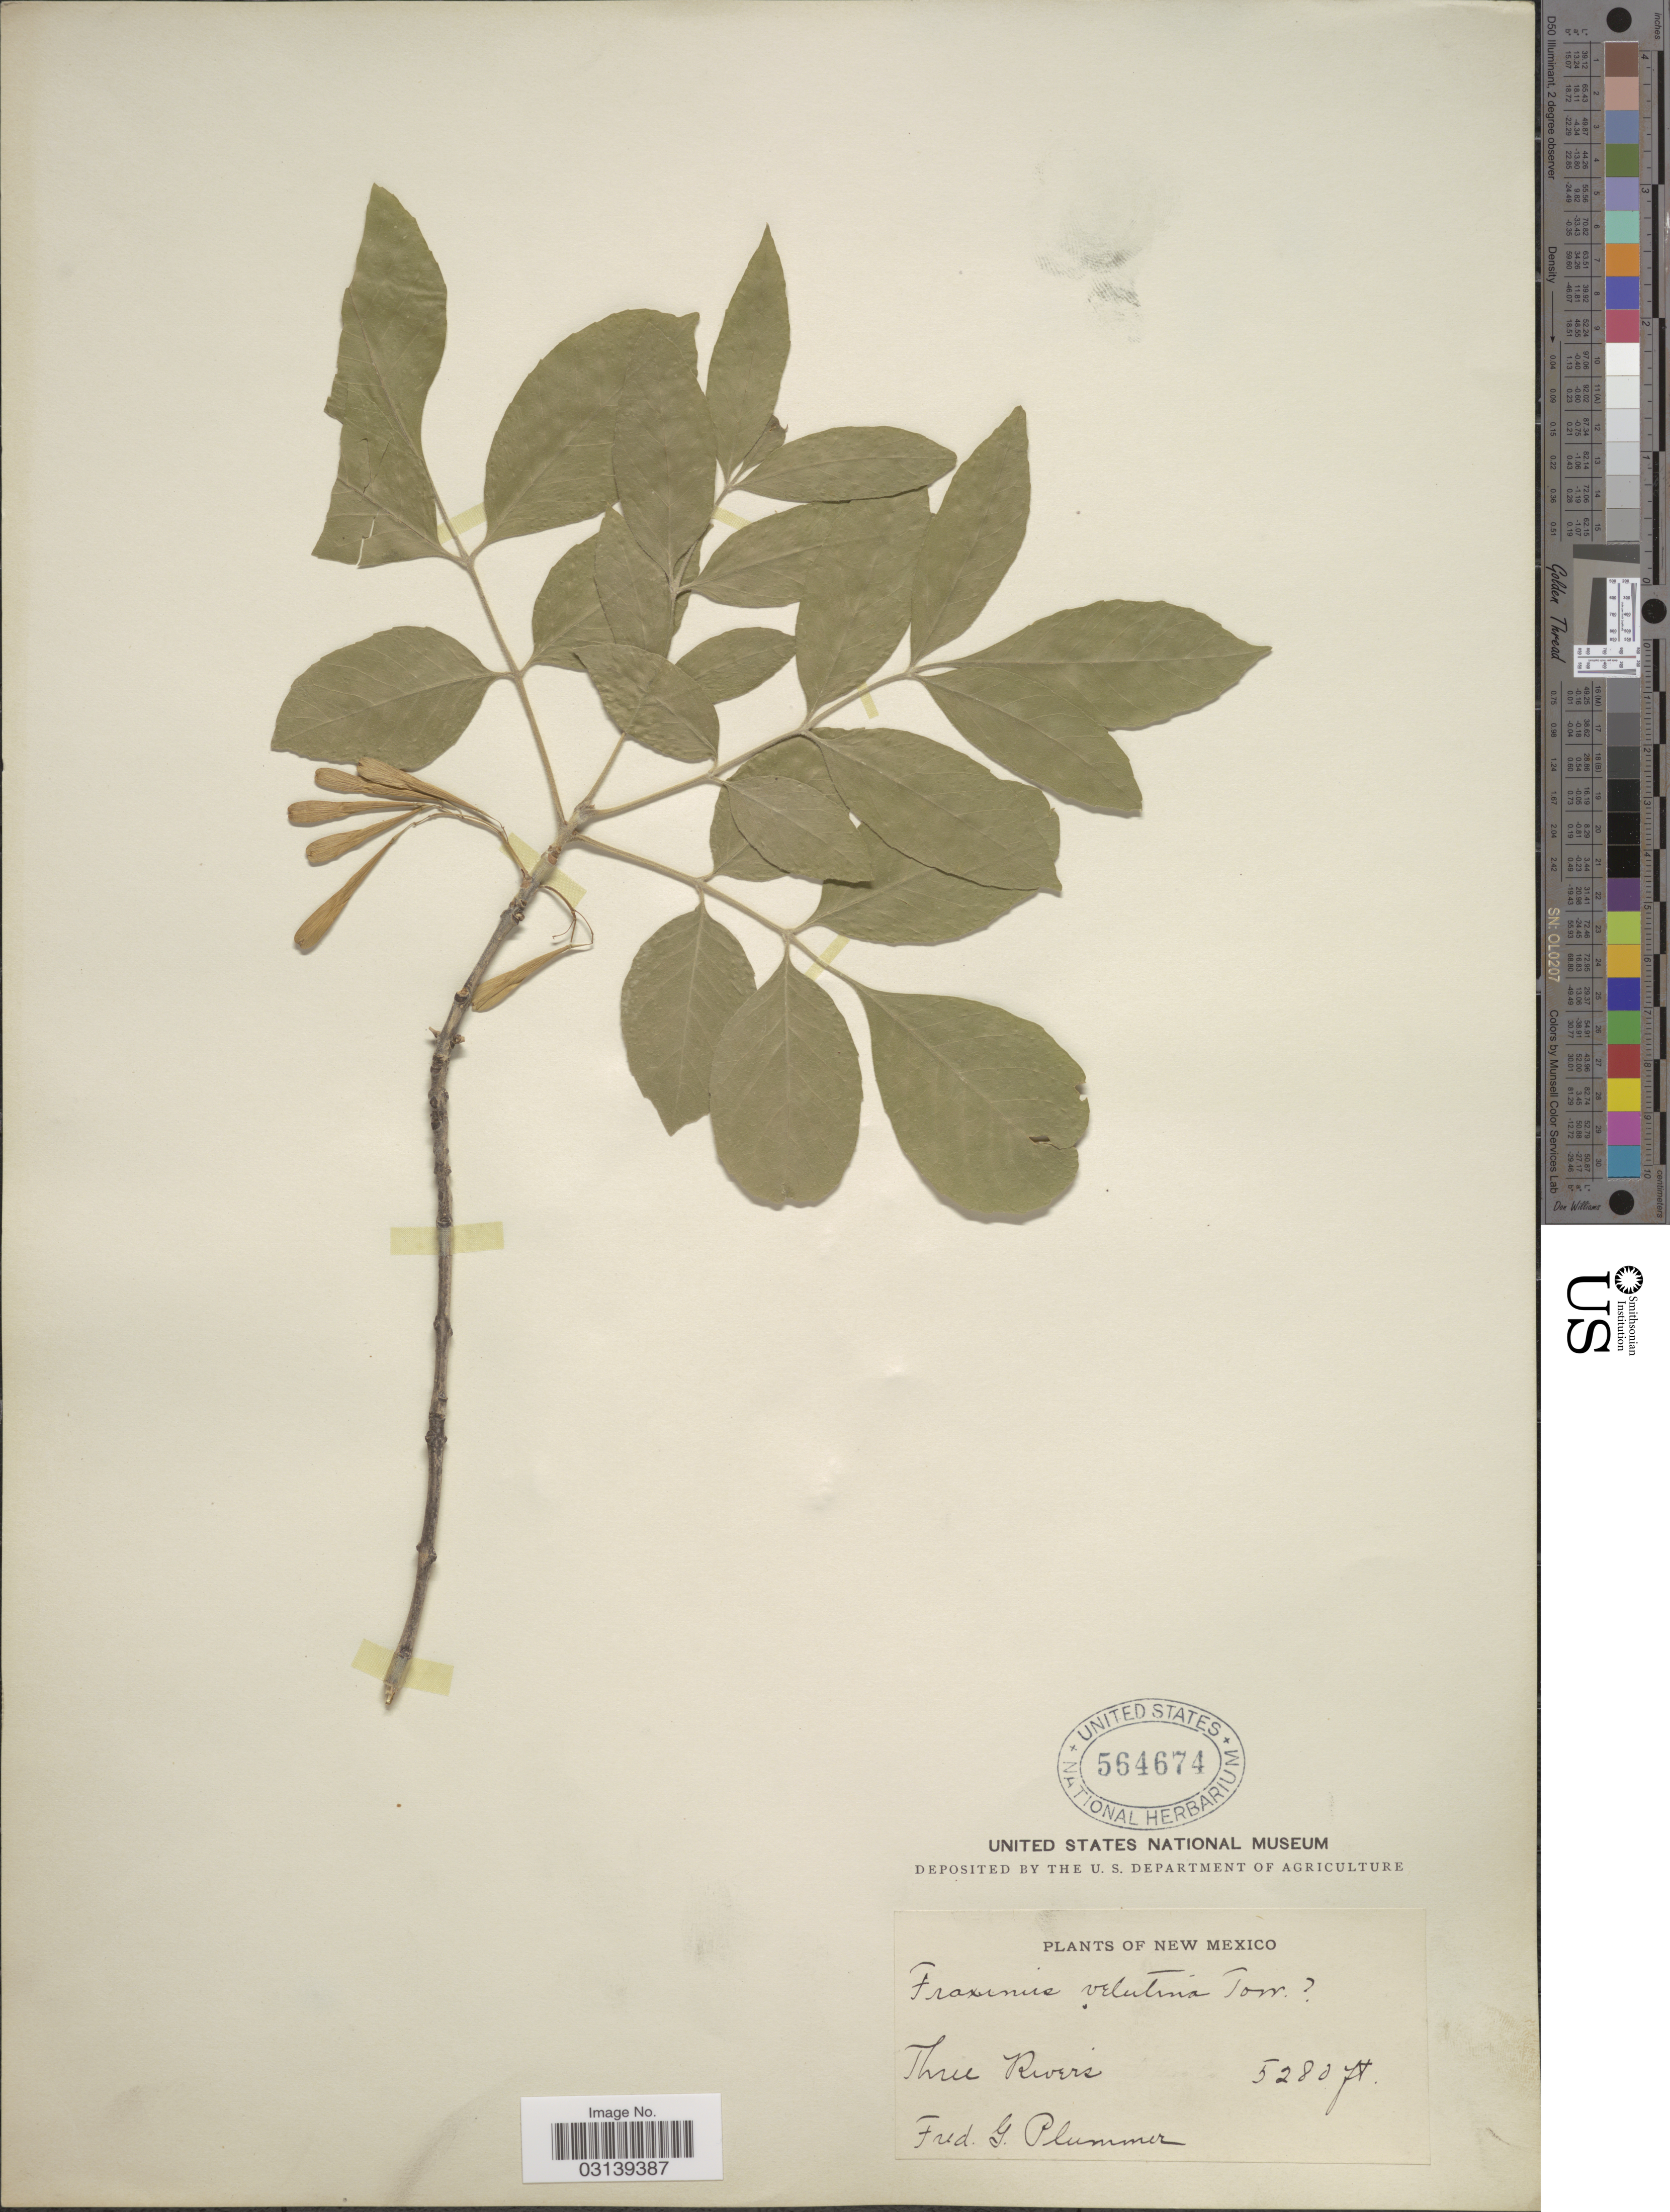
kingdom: Plantae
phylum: Tracheophyta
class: Magnoliopsida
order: Lamiales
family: Oleaceae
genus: Fraxinus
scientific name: Fraxinus velutina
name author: Torr.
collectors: F. Plummer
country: United States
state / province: New Mexico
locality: Three Rivers.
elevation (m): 1609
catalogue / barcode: US 564674